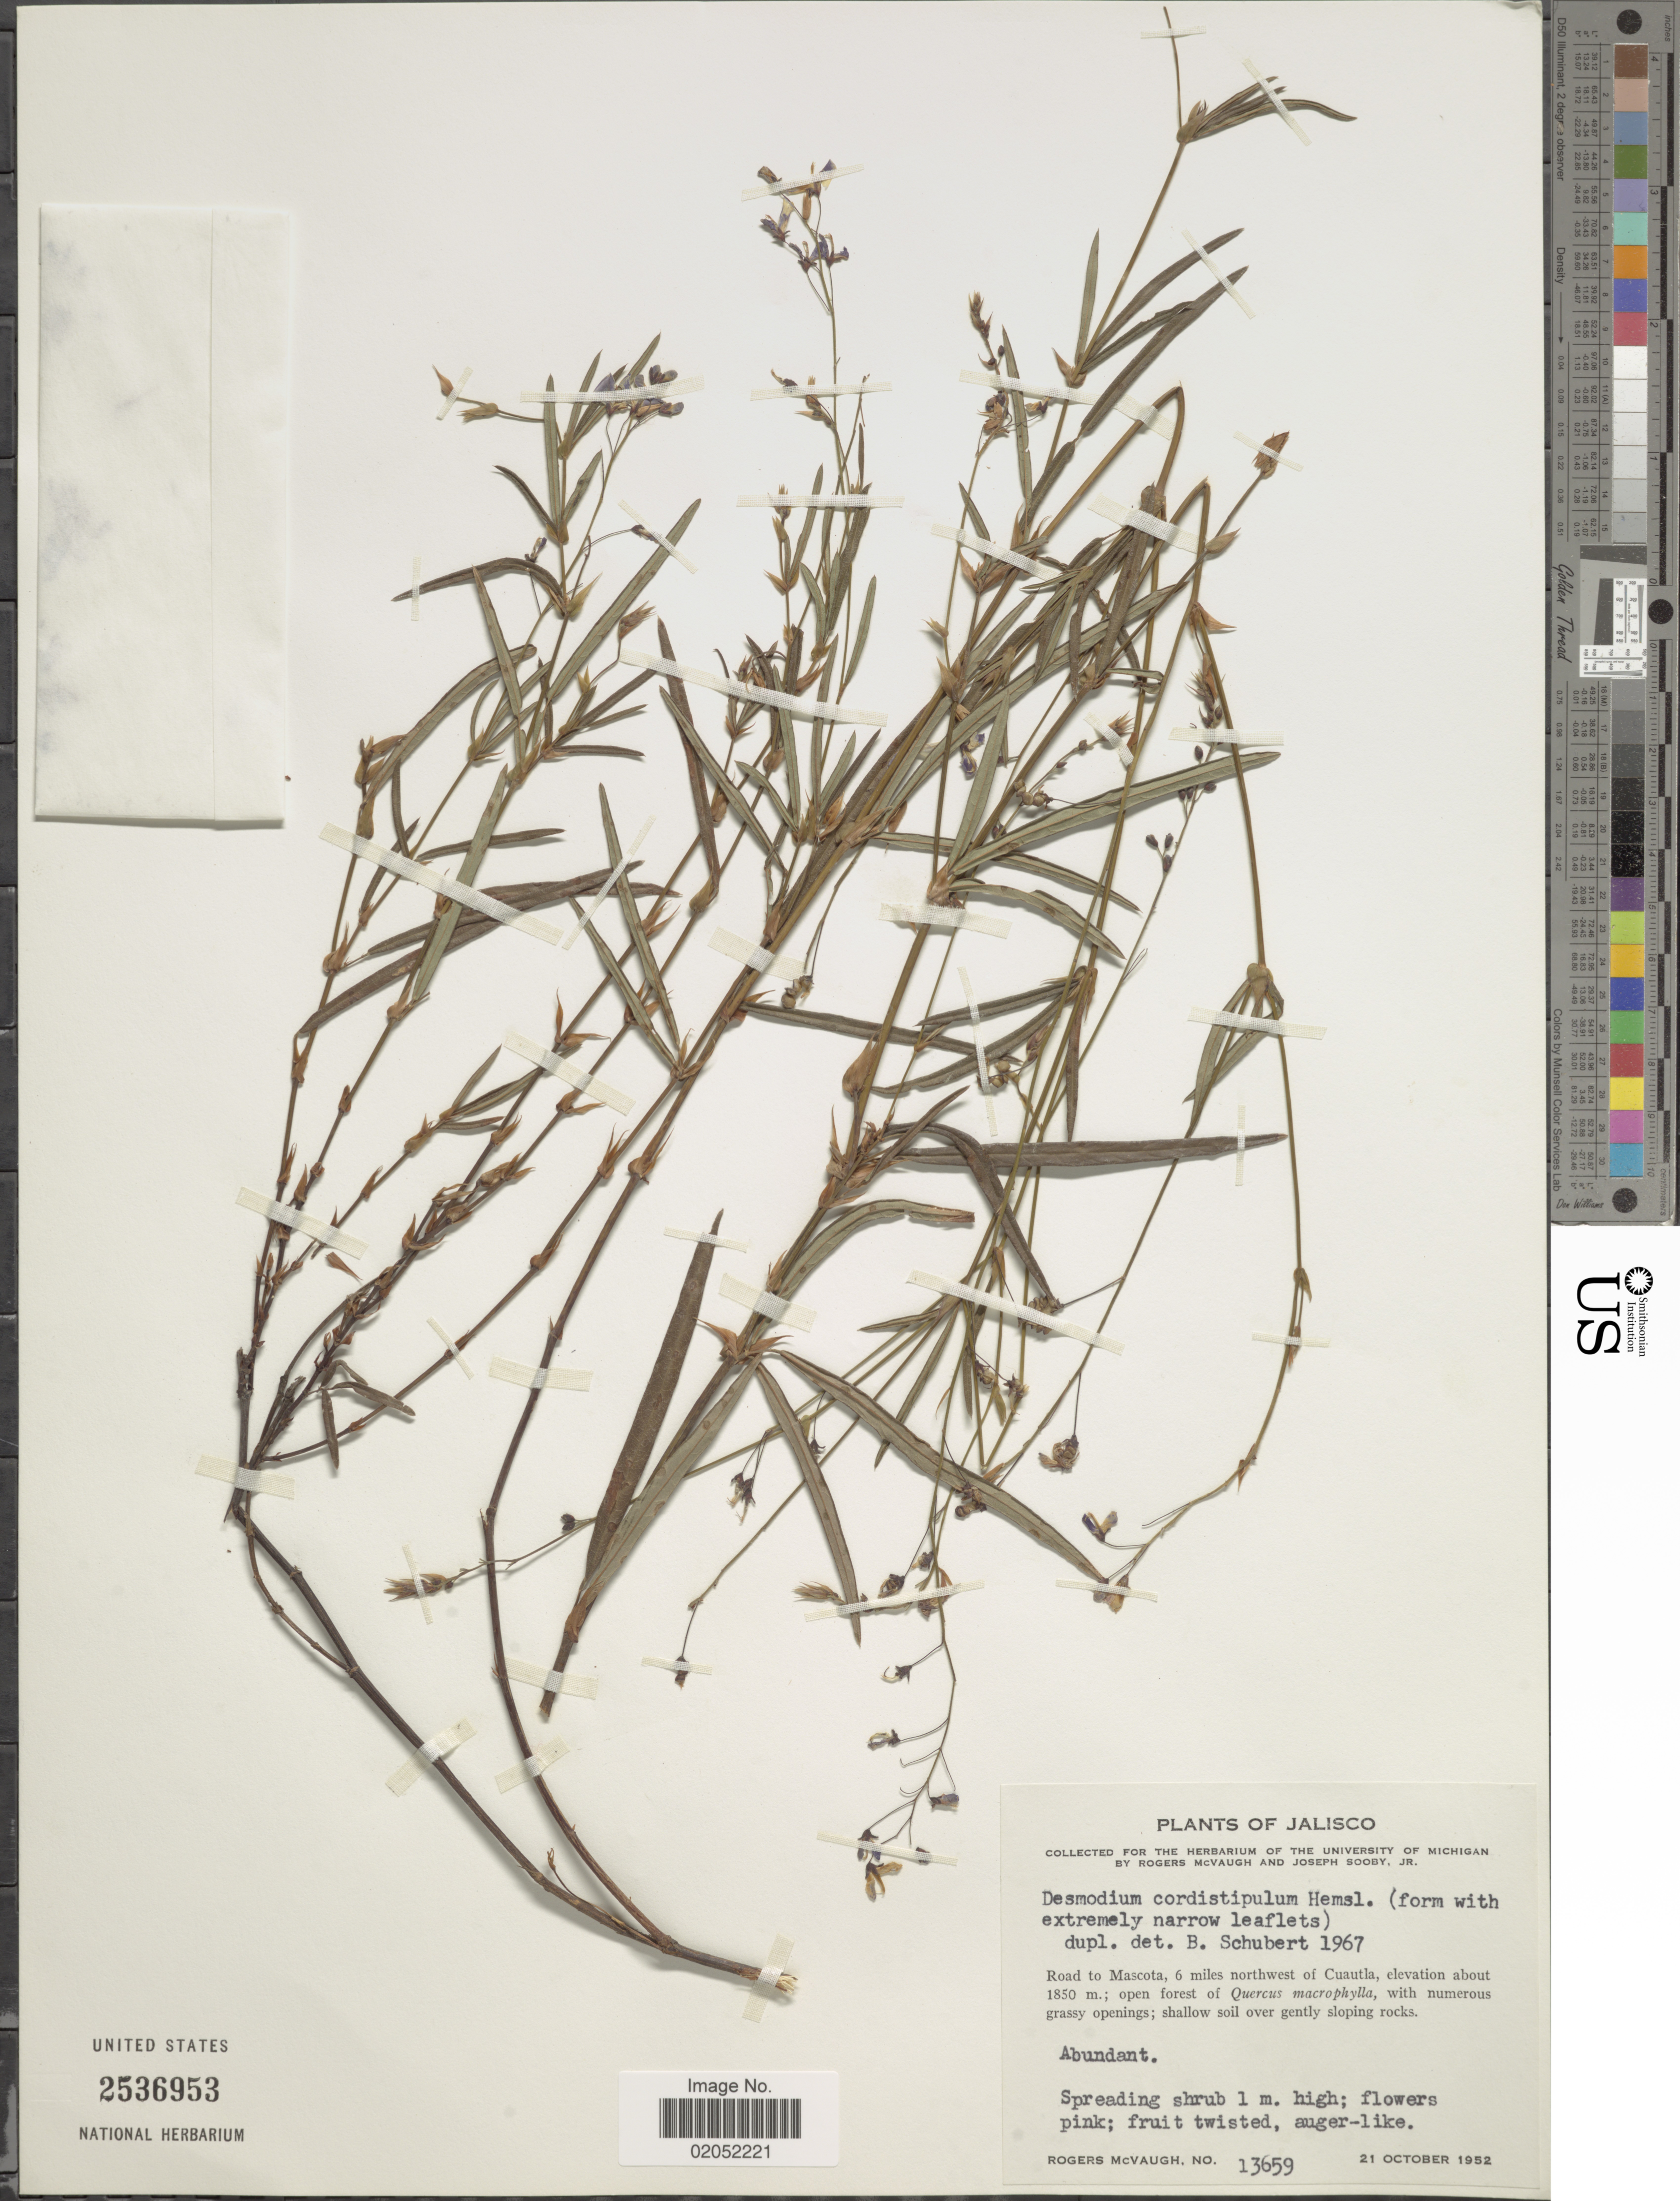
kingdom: Plantae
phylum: Tracheophyta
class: Magnoliopsida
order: Fabales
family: Fabaceae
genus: Desmodium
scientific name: Desmodium cordistipulum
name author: Hemsl.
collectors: R. McVaugh & J. Sooby Jr.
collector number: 13659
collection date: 1952-10-21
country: Mexico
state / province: Jalisco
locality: Jalisco, Road to Mascota, 6 miles northwest of Cuautla.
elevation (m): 1850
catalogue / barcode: US 2536953